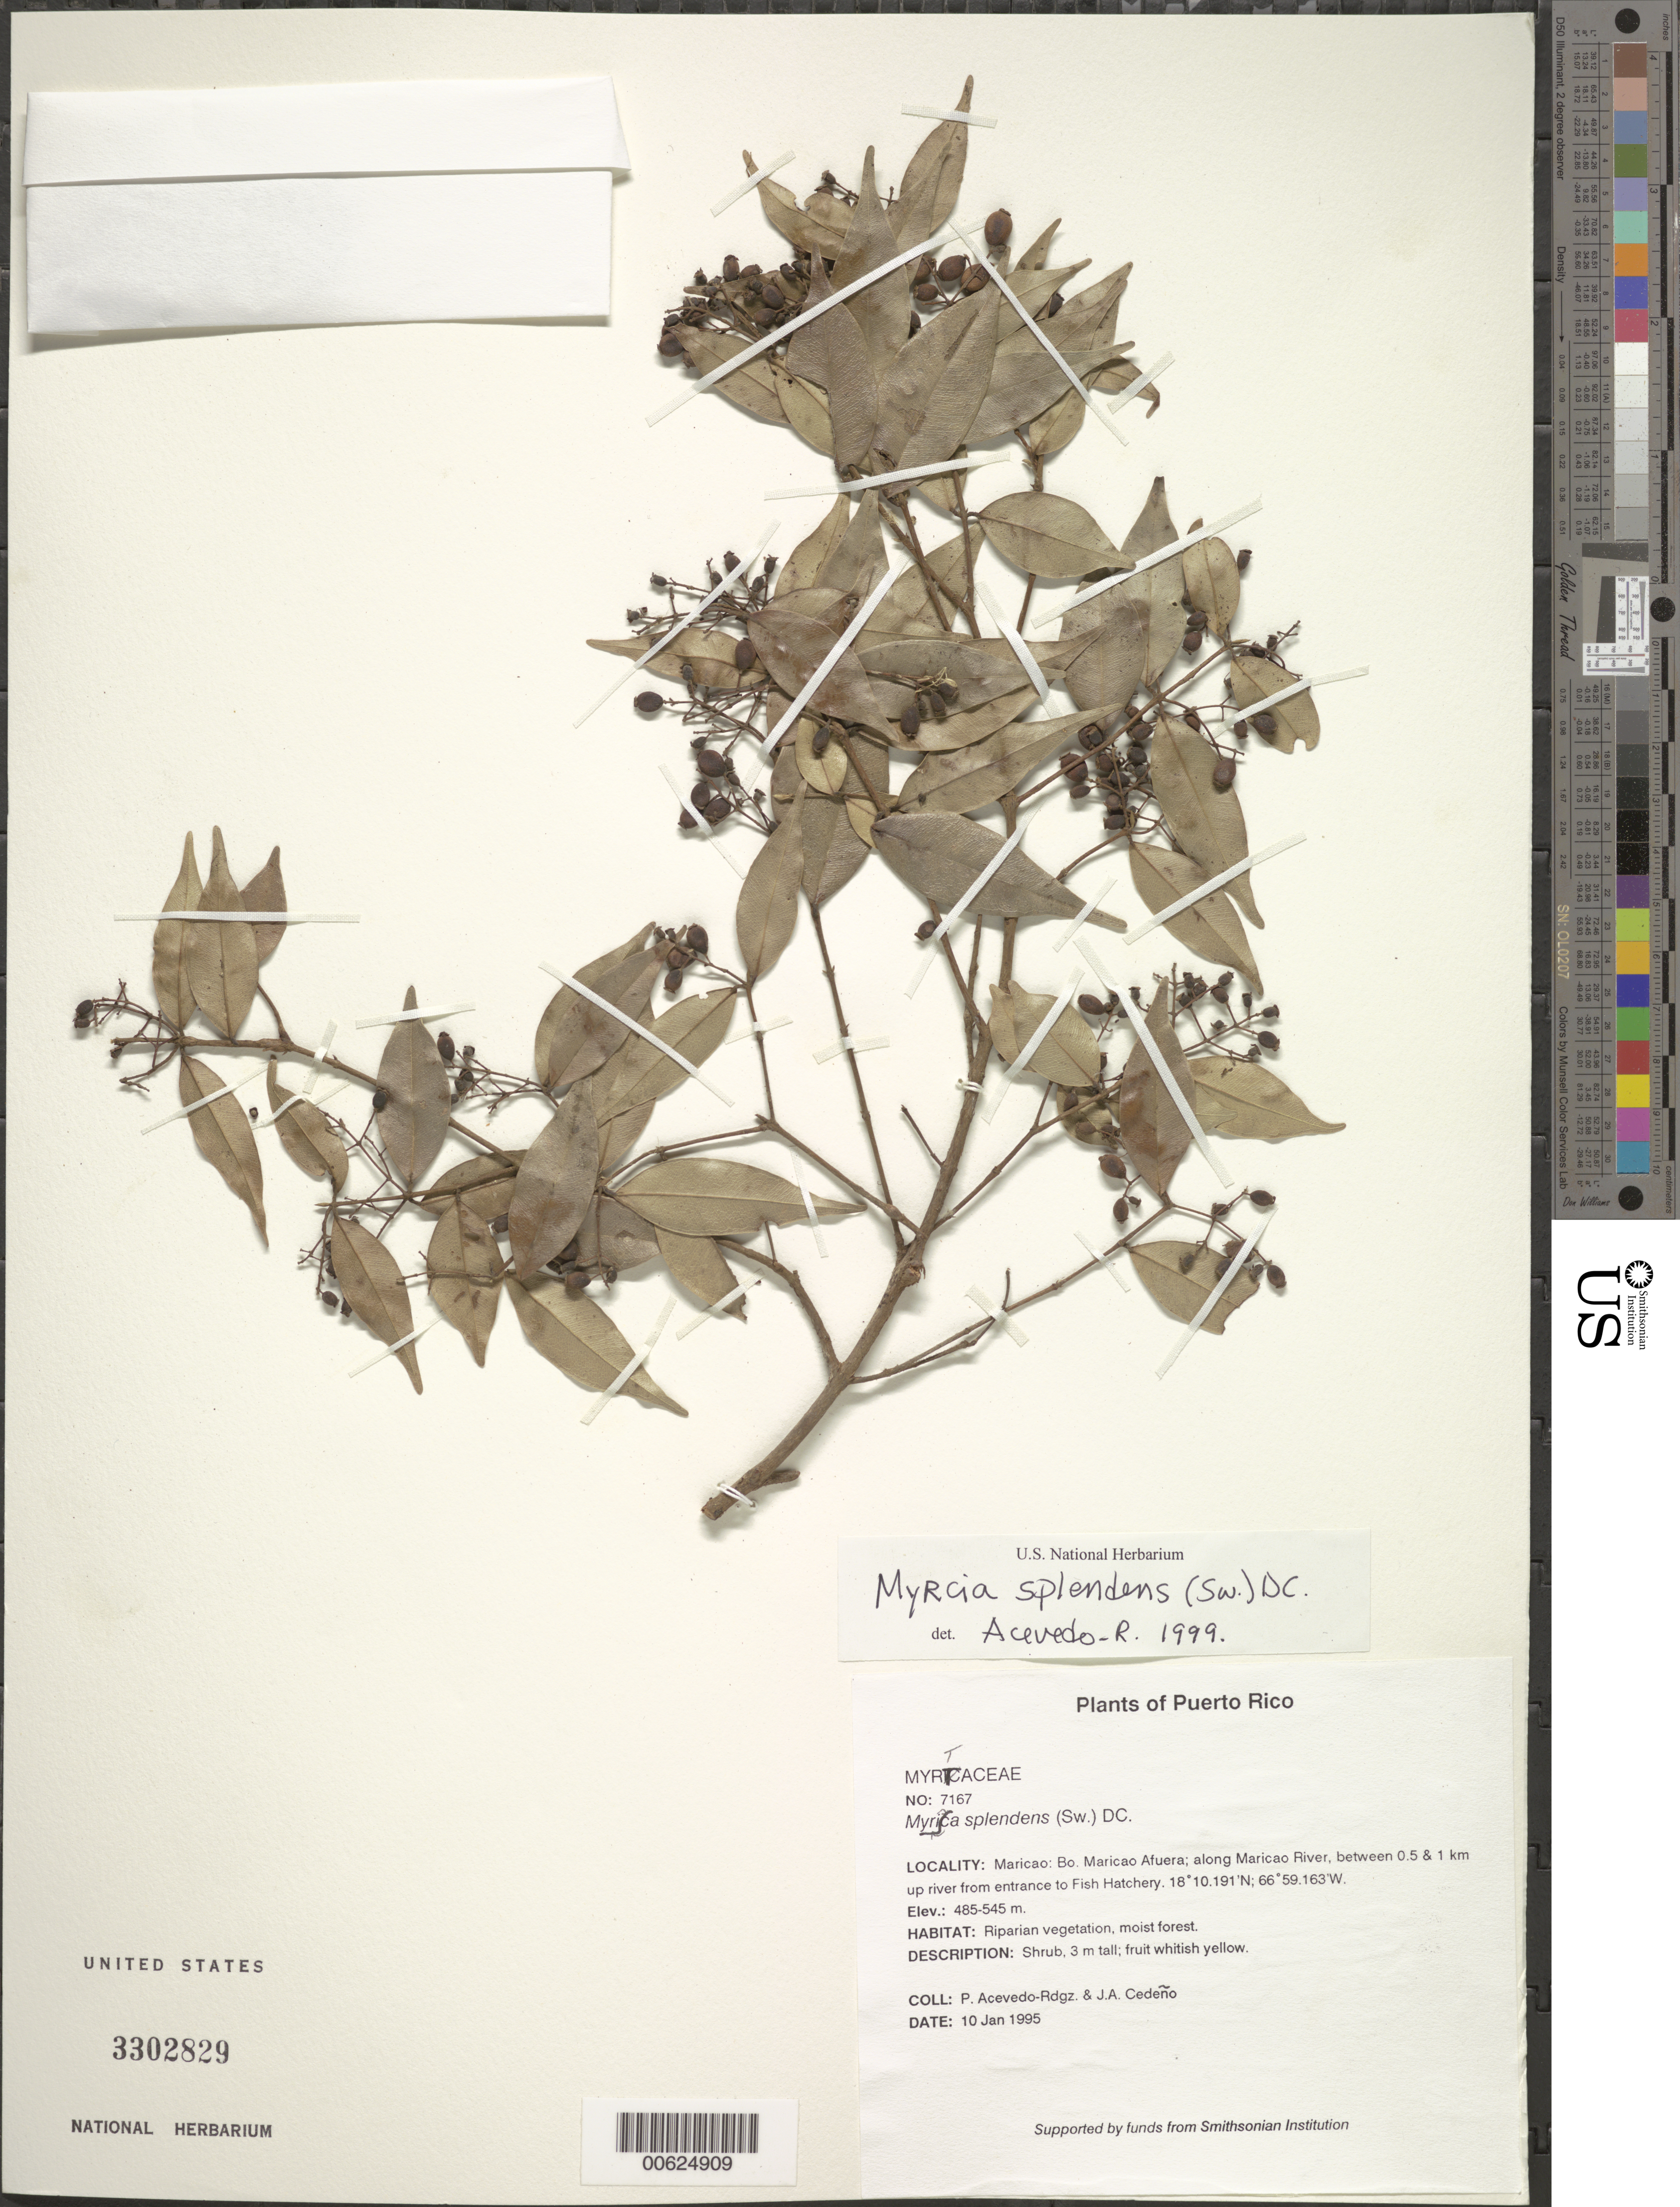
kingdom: Plantae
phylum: Tracheophyta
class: Magnoliopsida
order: Myrtales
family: Myrtaceae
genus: Myrcia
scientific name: Myrcia splendens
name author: (Sw.) DC.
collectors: P. Acevedo-Rodr. & J. A. Cedeño M.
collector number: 7167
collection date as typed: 10 Jan 1995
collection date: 1995-01-10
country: Puerto Rico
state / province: Maricao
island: Puerto Rico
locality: Maricao: Bo. Maricao Afuera; along Maricao River, between 0.5 & 1 km up river from entrance to Fish Hatchery.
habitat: Riparian vegetation, moist forest.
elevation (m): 485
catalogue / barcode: US 3302829